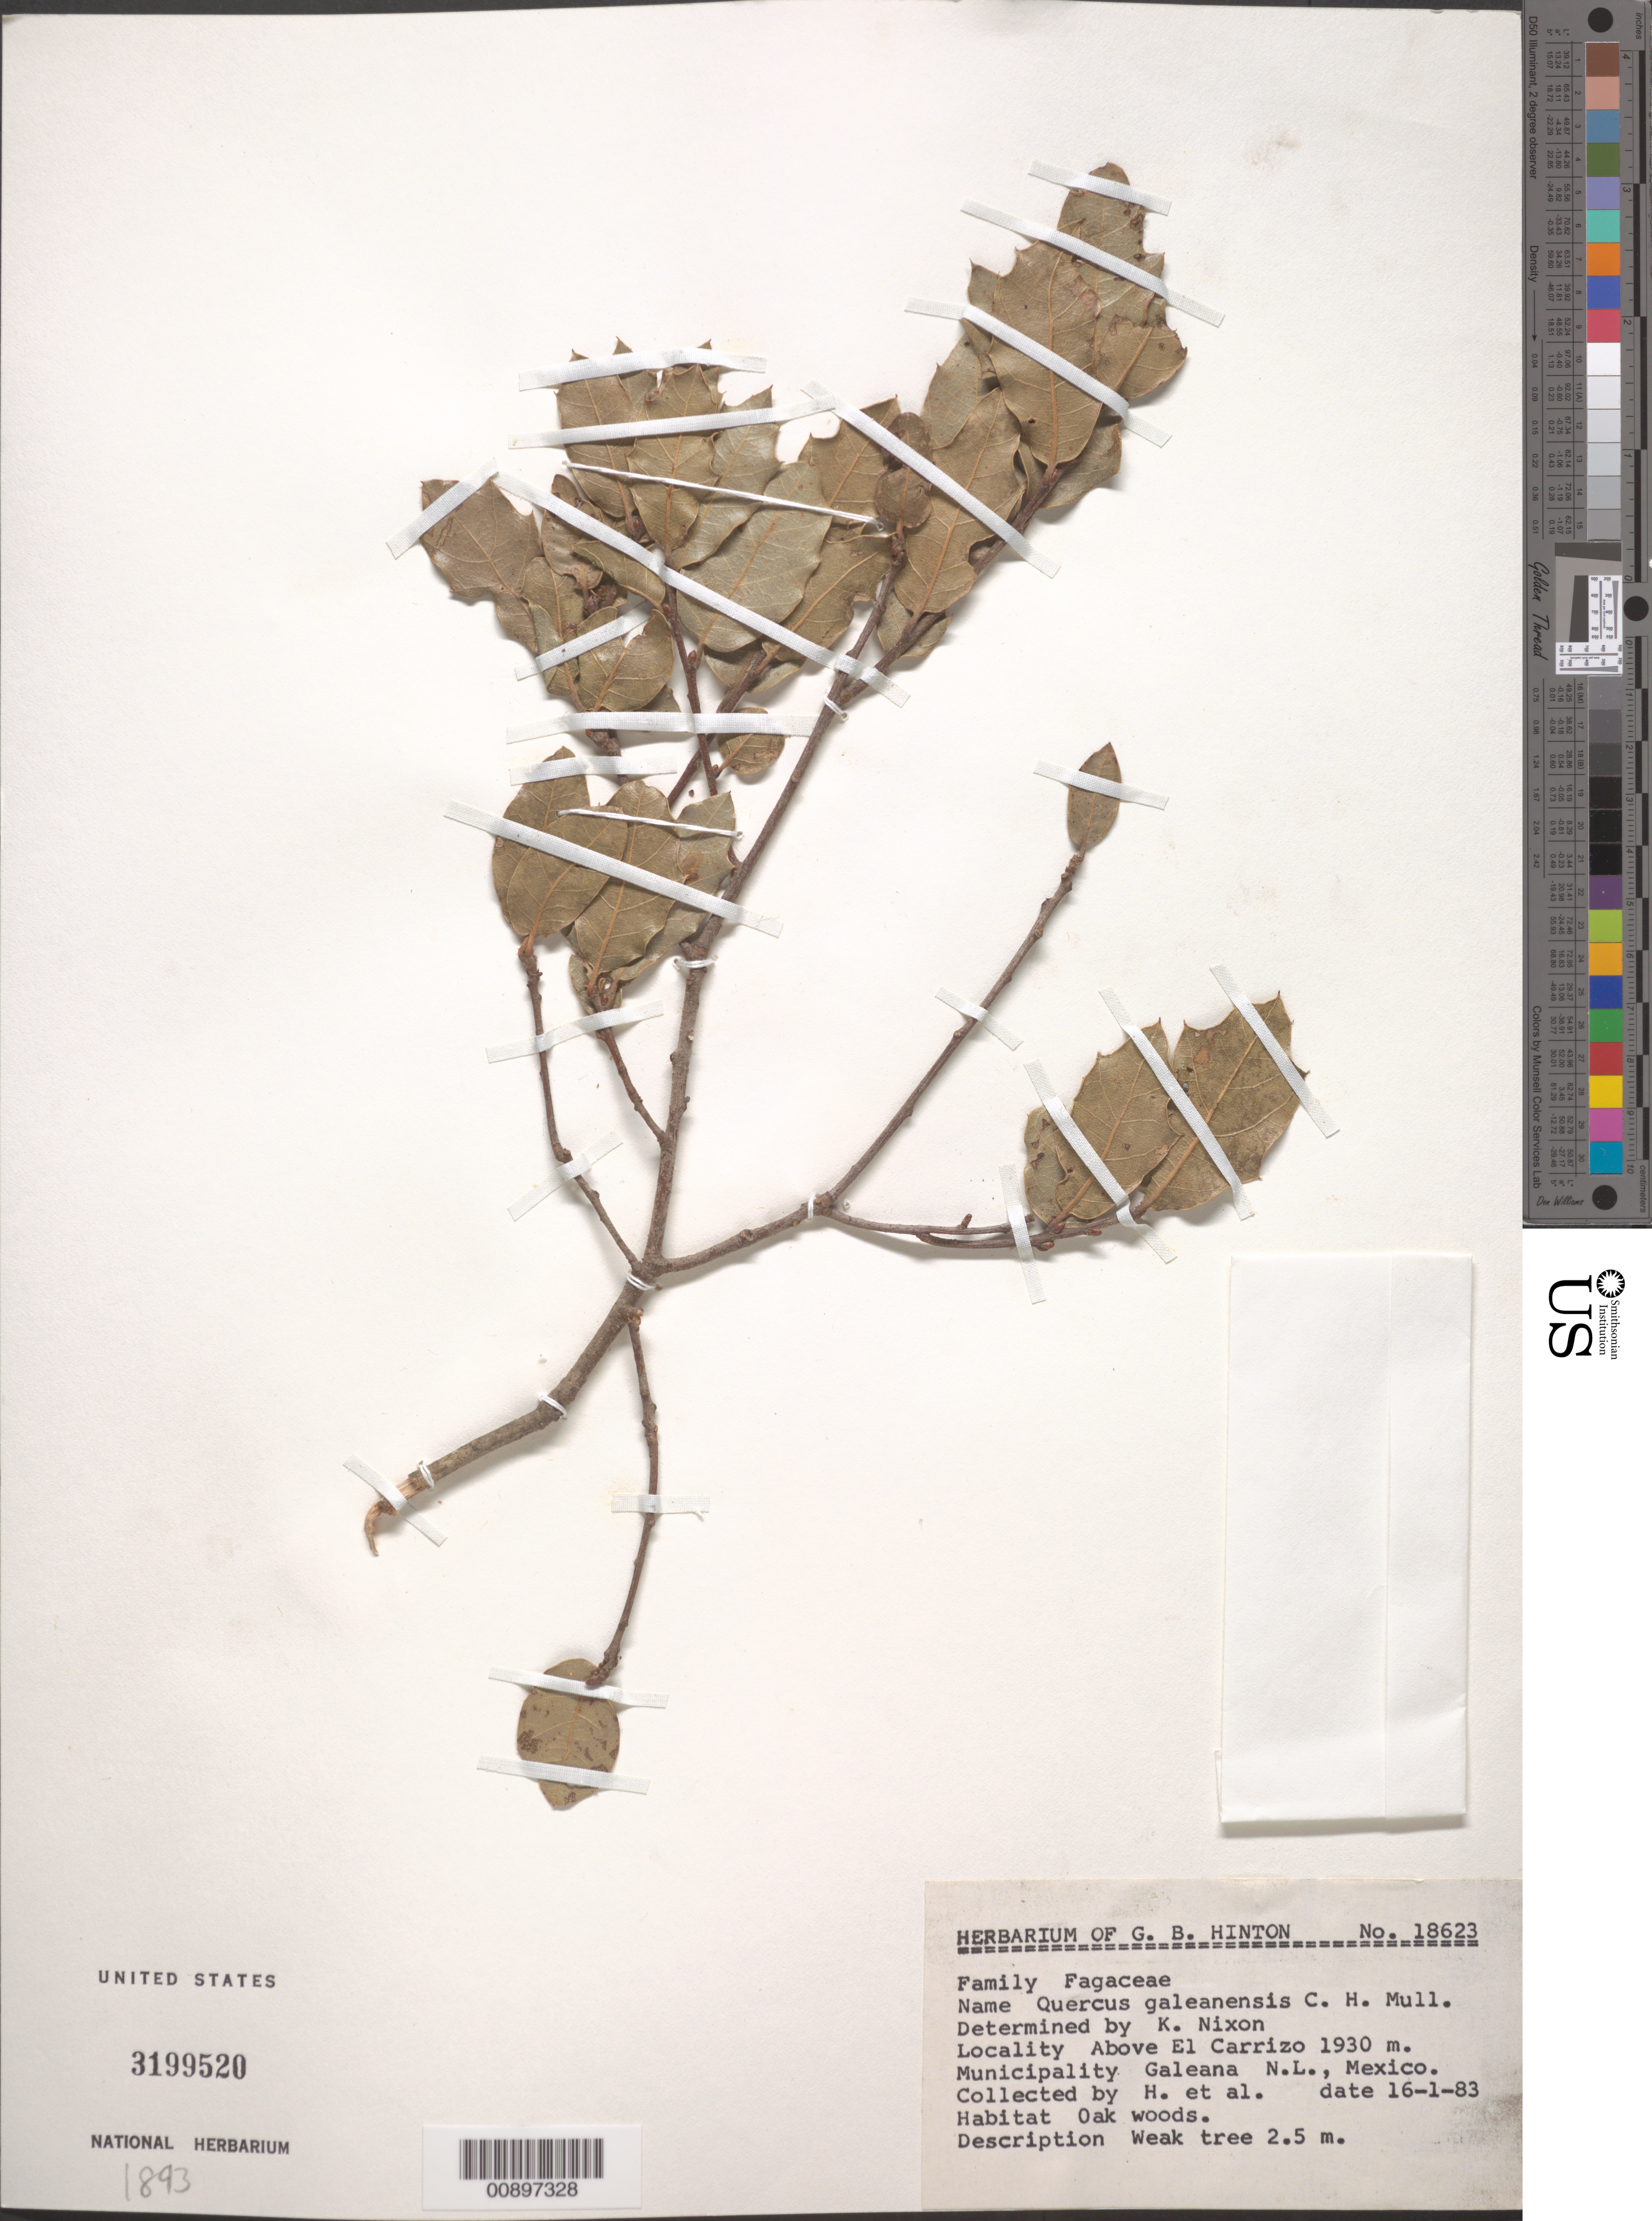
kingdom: Plantae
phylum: Tracheophyta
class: Magnoliopsida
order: Fagales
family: Fagaceae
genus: Quercus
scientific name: Quercus galeanensis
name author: C.H. Müll.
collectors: G. B. Hinton & et al.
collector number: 18623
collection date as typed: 16 Jan 1983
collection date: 1983-01-16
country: Mexico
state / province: Nuevo León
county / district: Galeana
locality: Above El Carrizo, Municipality Galeana, Nuevo León.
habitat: Oak woods.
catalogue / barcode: US 3199520